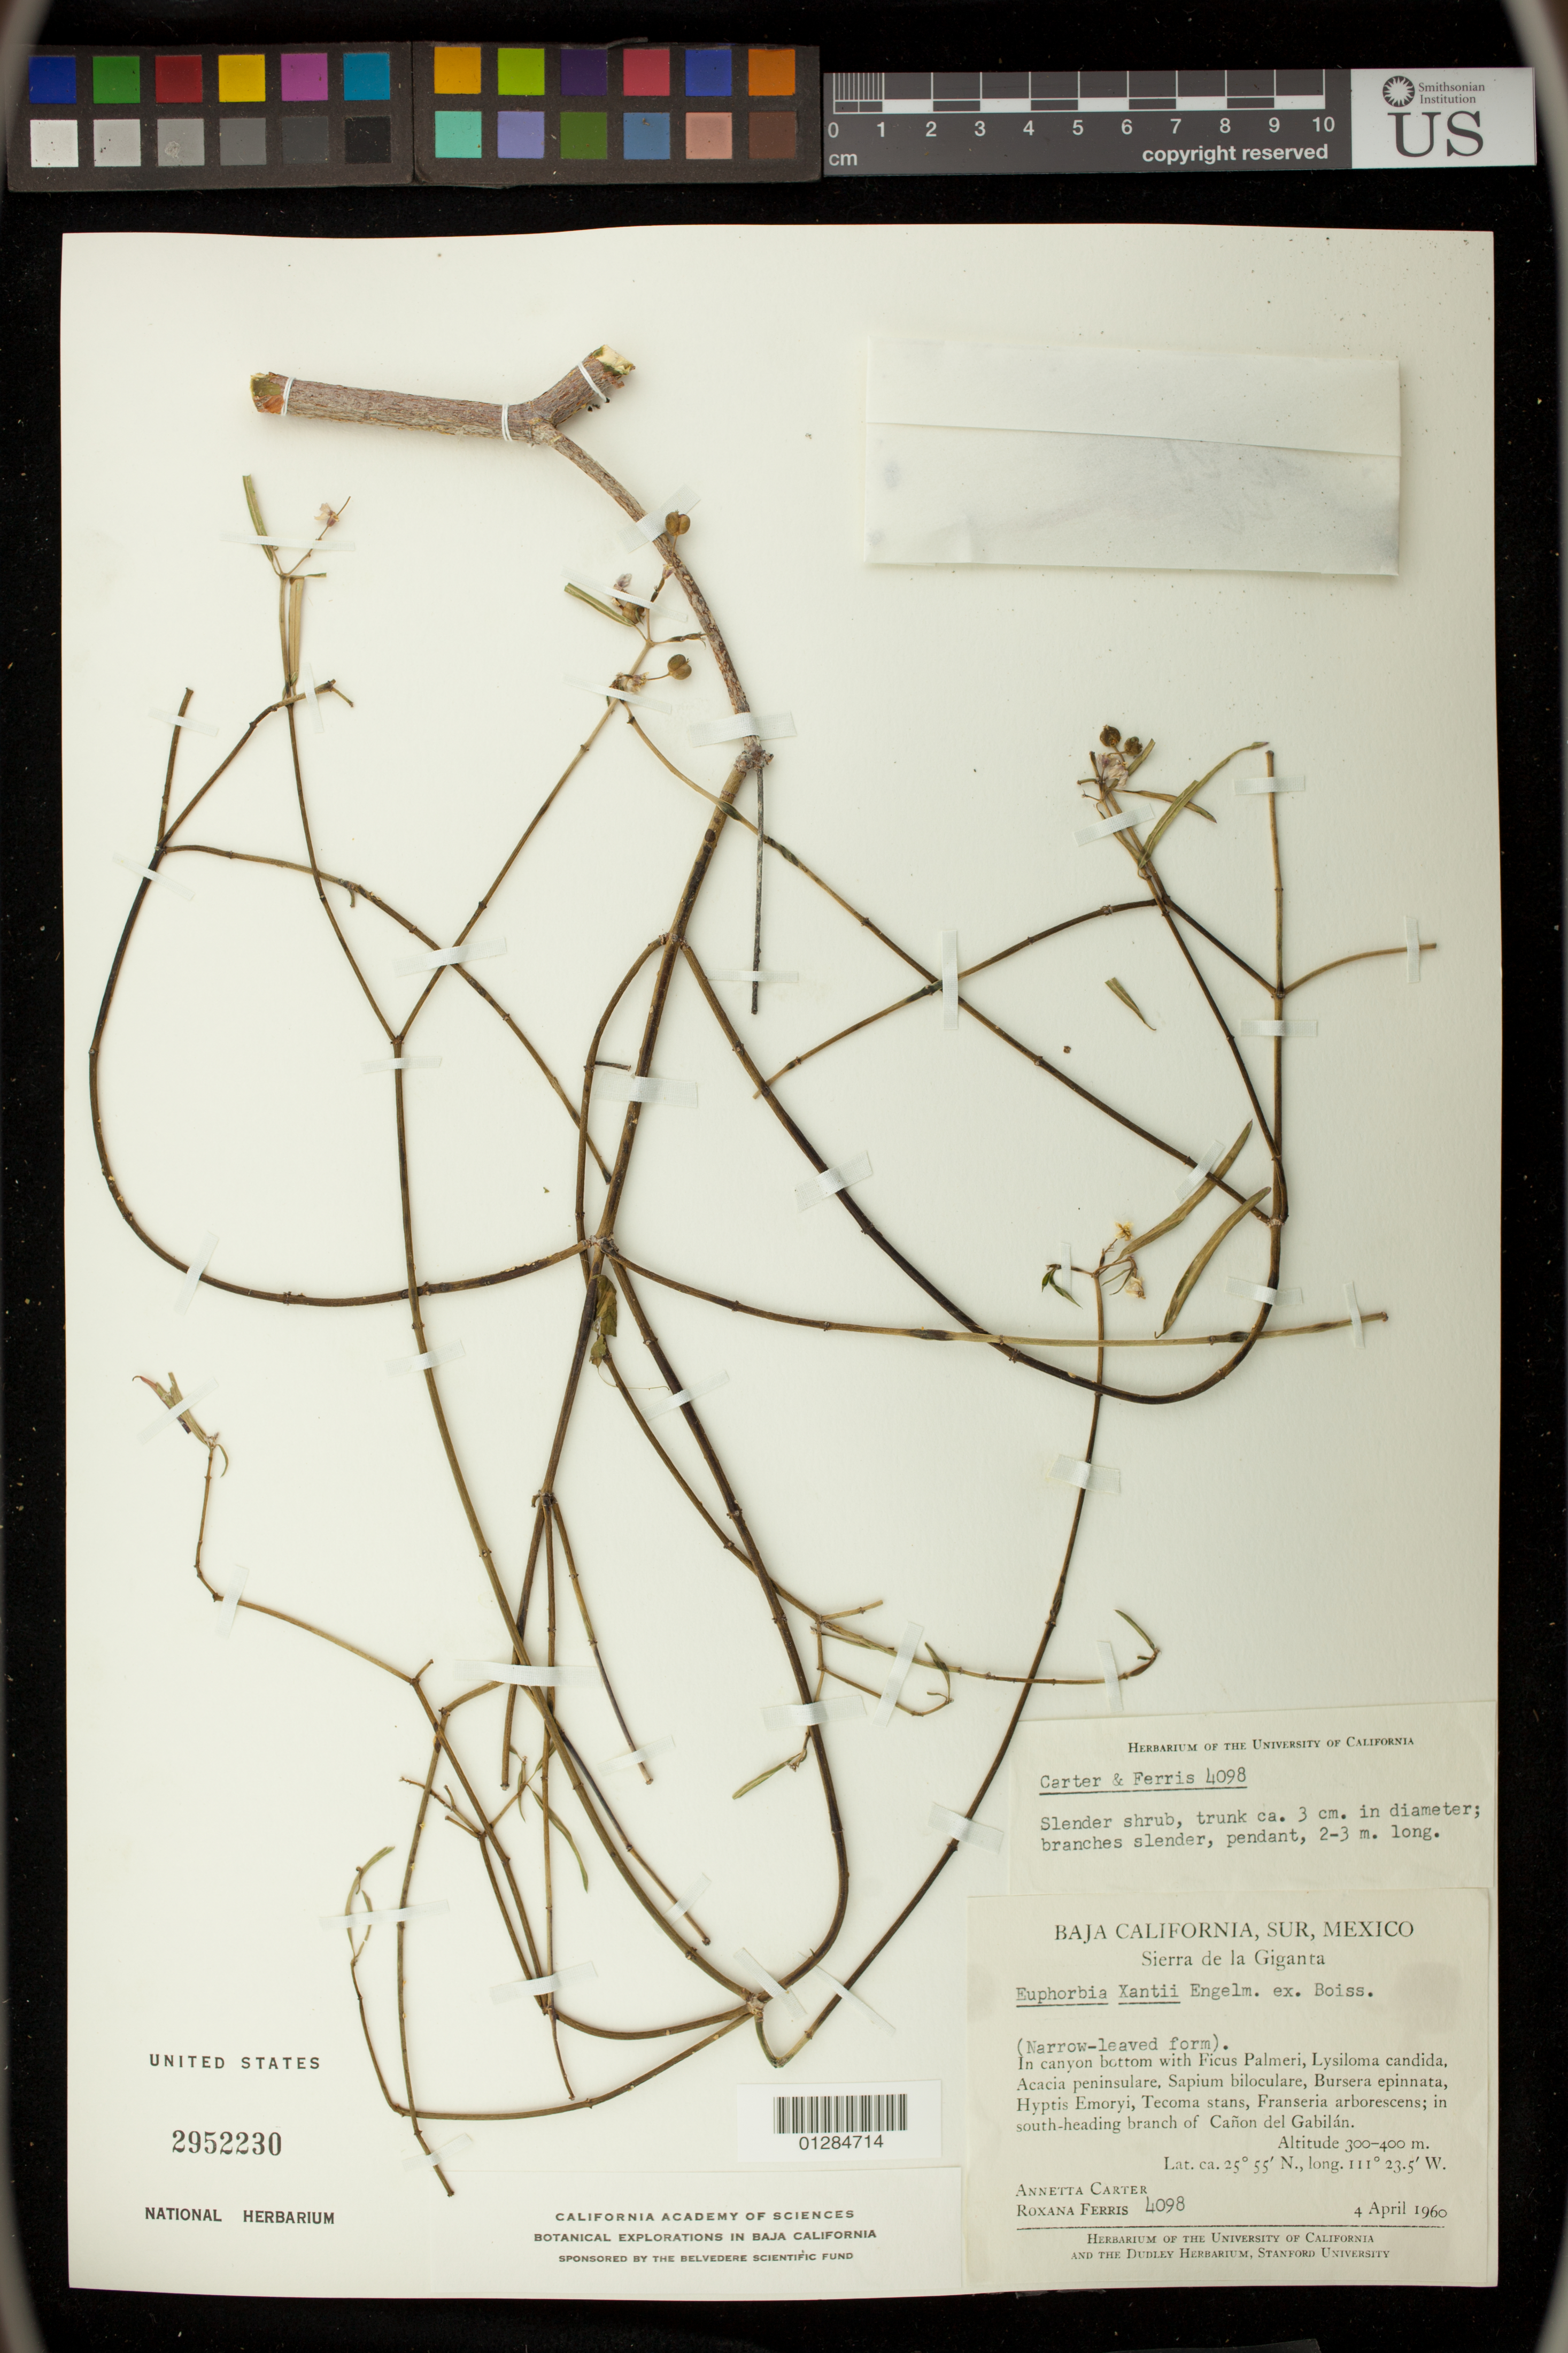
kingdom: Plantae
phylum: Tracheophyta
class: Magnoliopsida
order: Malpighiales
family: Euphorbiaceae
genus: Euphorbia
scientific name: Euphorbia xanti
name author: Engelm. ex Boiss.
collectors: A. M. Carter & R. S. Ferris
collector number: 4098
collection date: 1960-04-04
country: Mexico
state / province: Baja California Sur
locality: Sierra de la Giganta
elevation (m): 300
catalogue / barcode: US 2952230